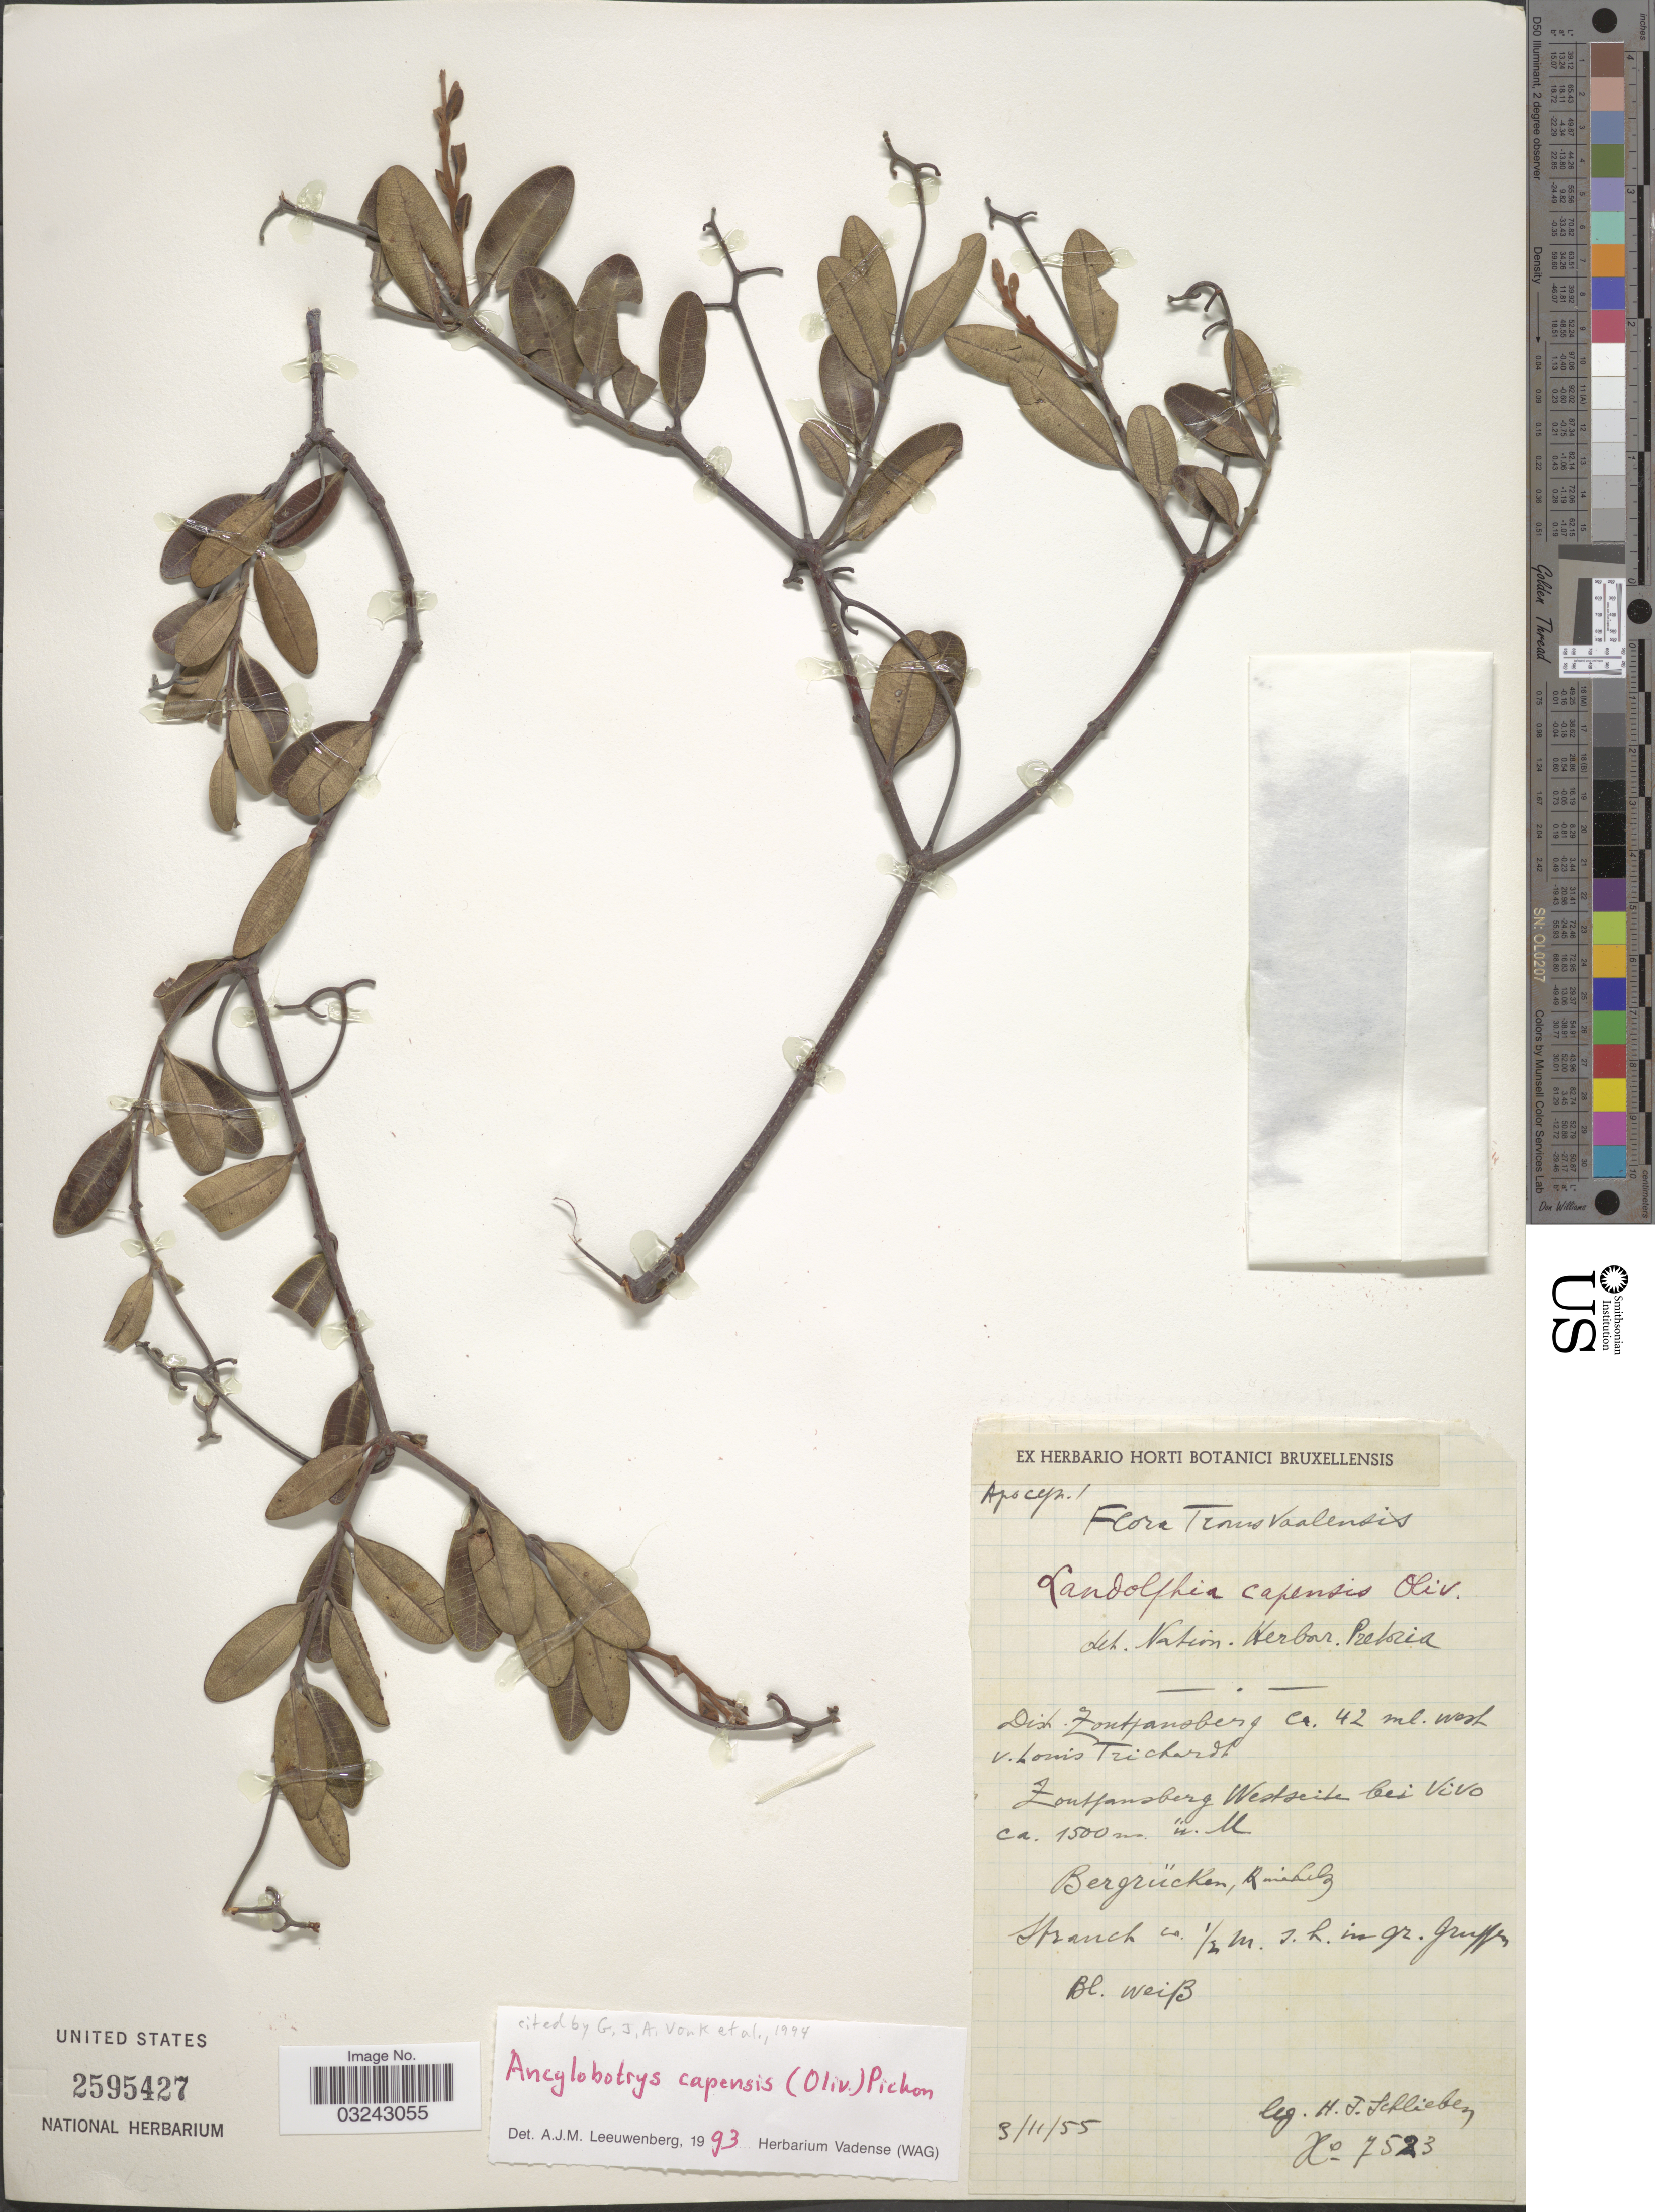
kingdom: Plantae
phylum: Tracheophyta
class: Magnoliopsida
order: Gentianales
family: Apocynaceae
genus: Ancylobothrys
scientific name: Ancylobothrys capensis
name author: (Oliv.) Pichon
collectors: H. J. Schlieben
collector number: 7523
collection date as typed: Transcribed d/m/y: 3/11/55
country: South Africa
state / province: Limpopo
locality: Transvaalensis, Dist. Zoutpansberg ca. 42 ml. west v. Louis Trichardt., Zoutpansberg Westside bei Vivo.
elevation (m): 1500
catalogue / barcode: US 2595427